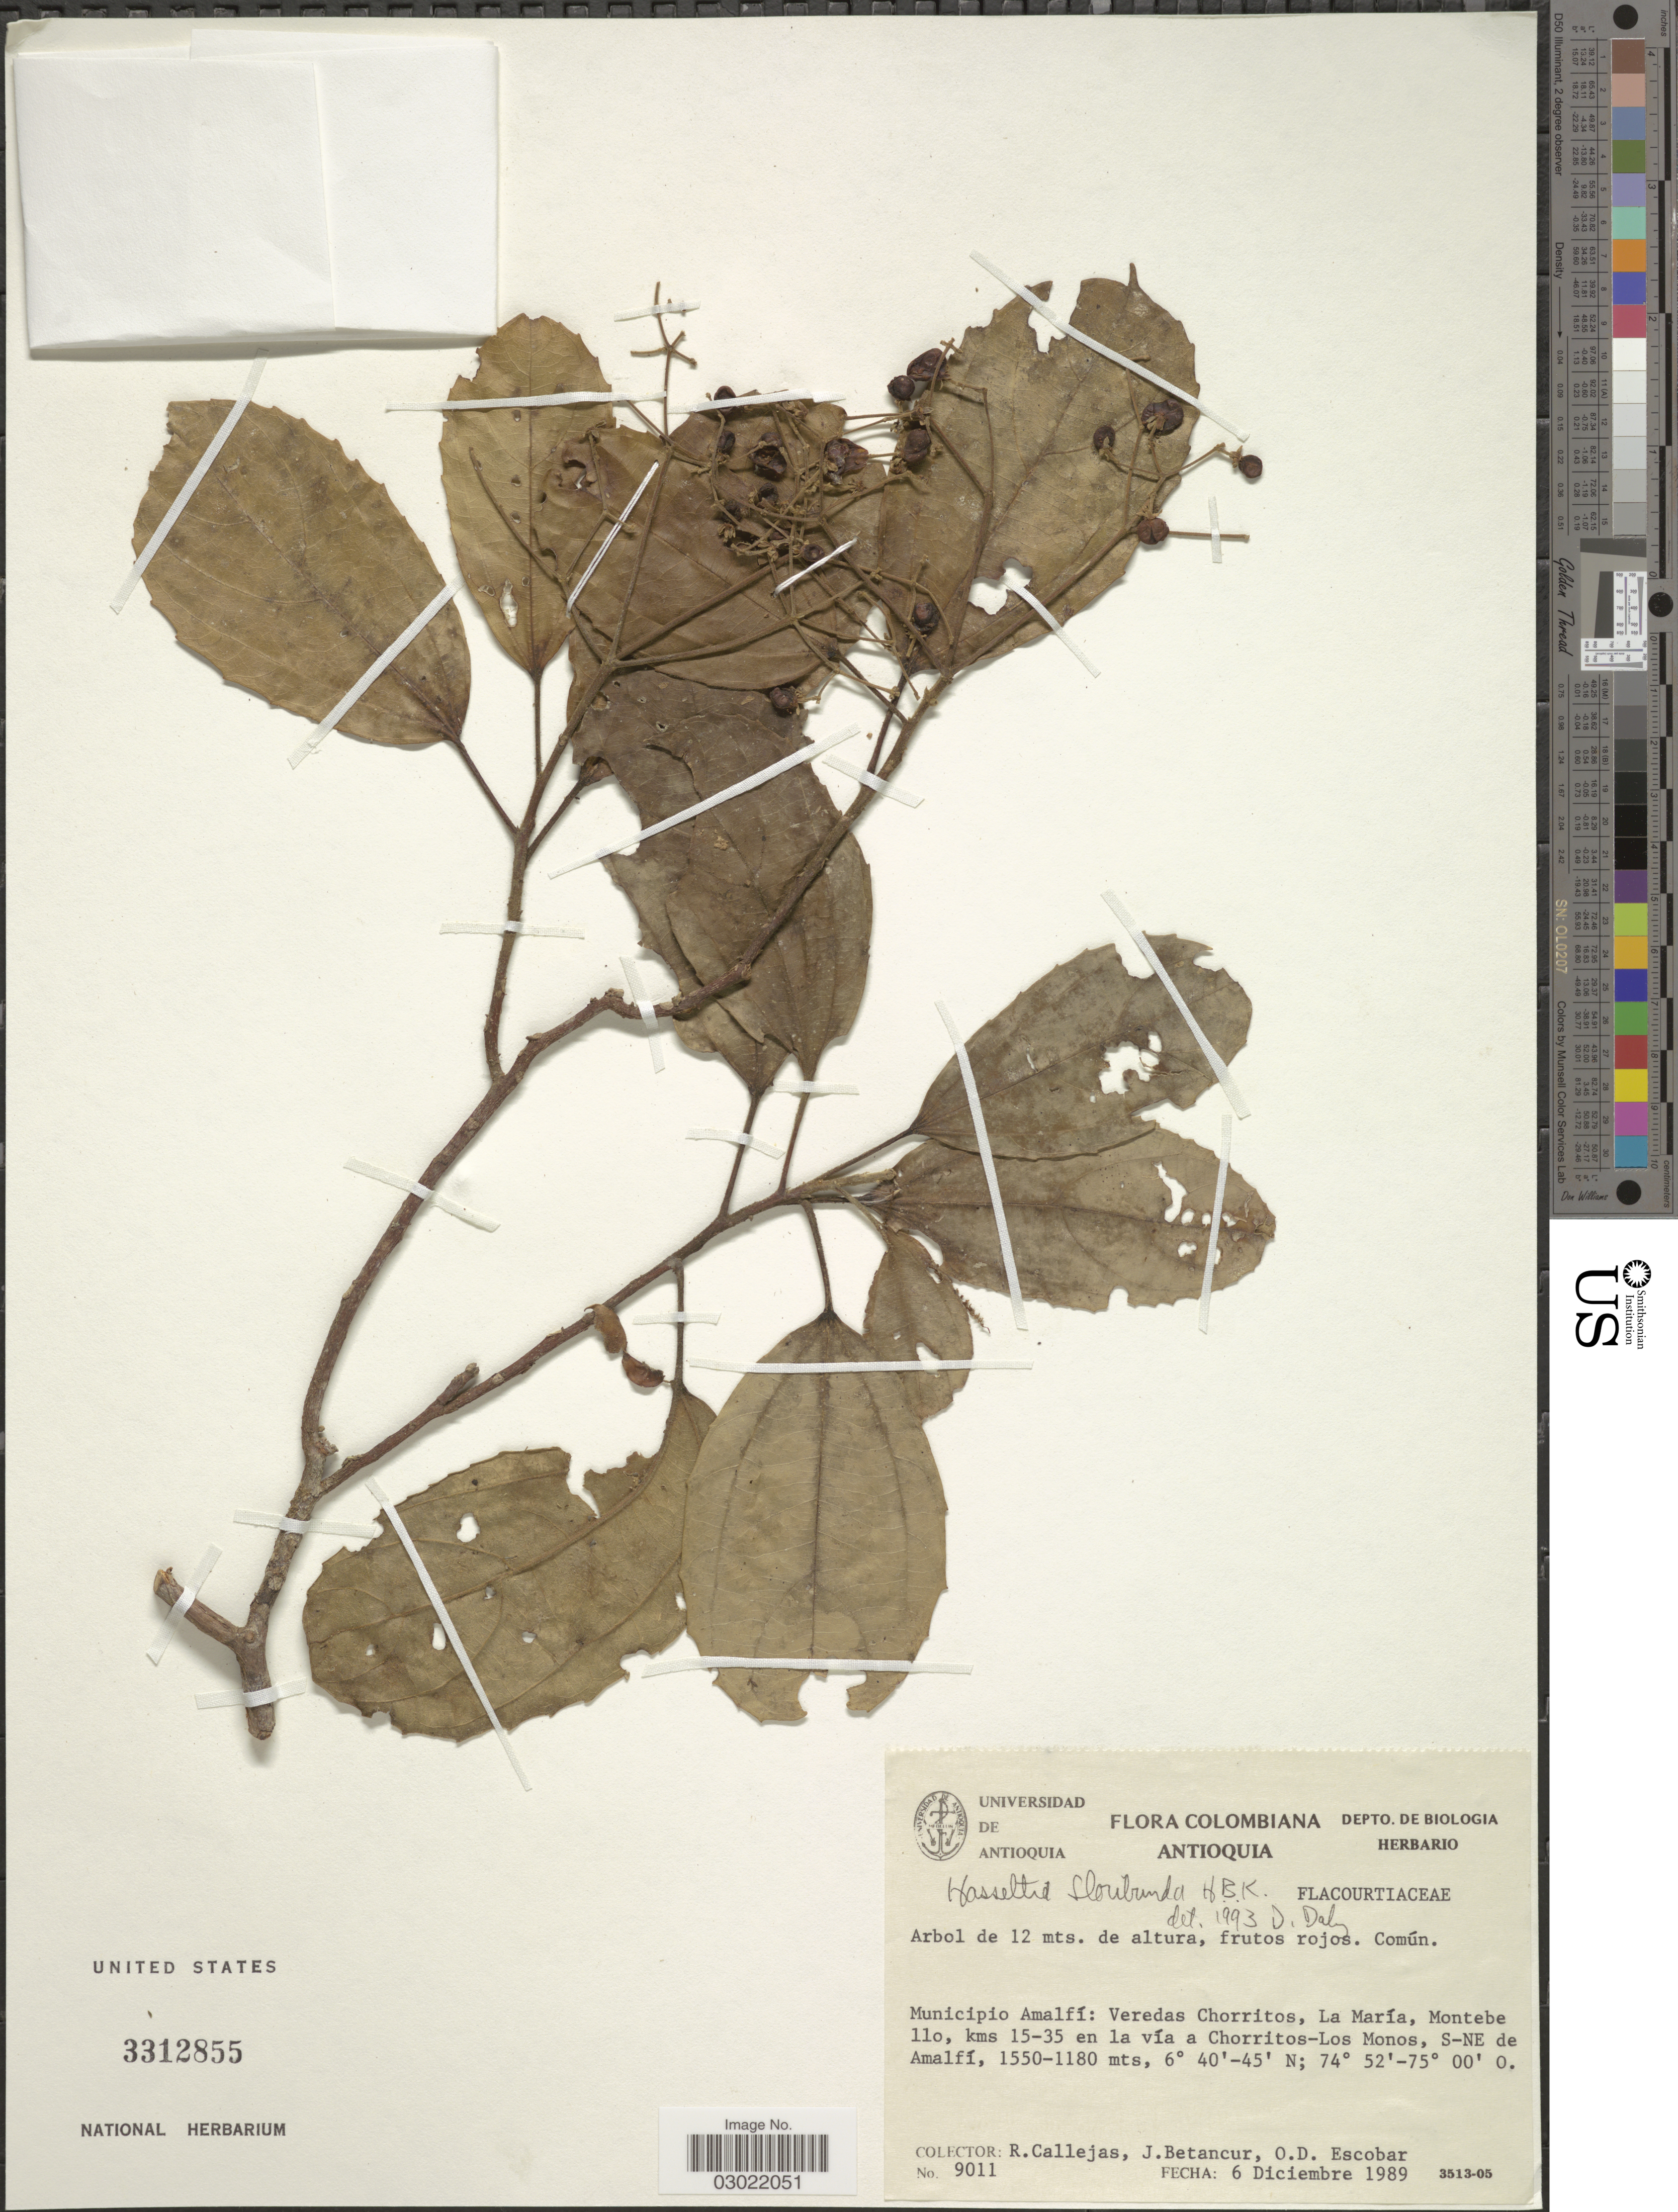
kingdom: Plantae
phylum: Tracheophyta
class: Magnoliopsida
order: Malpighiales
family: Salicaceae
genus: Hasseltia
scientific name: Hasseltia floribunda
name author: Kunth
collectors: R. Callejas, J. Betancur & O. D. Escobar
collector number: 9011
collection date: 1989-12-06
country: Colombia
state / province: Antioquia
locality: Municipio Amalfí: Veredas Chorritos, La Marís, Montebe llo, kms 15-35 en la vía a Chorritos-Los Monos, S-NE de Amalfí.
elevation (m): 1180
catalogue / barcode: US 3312855